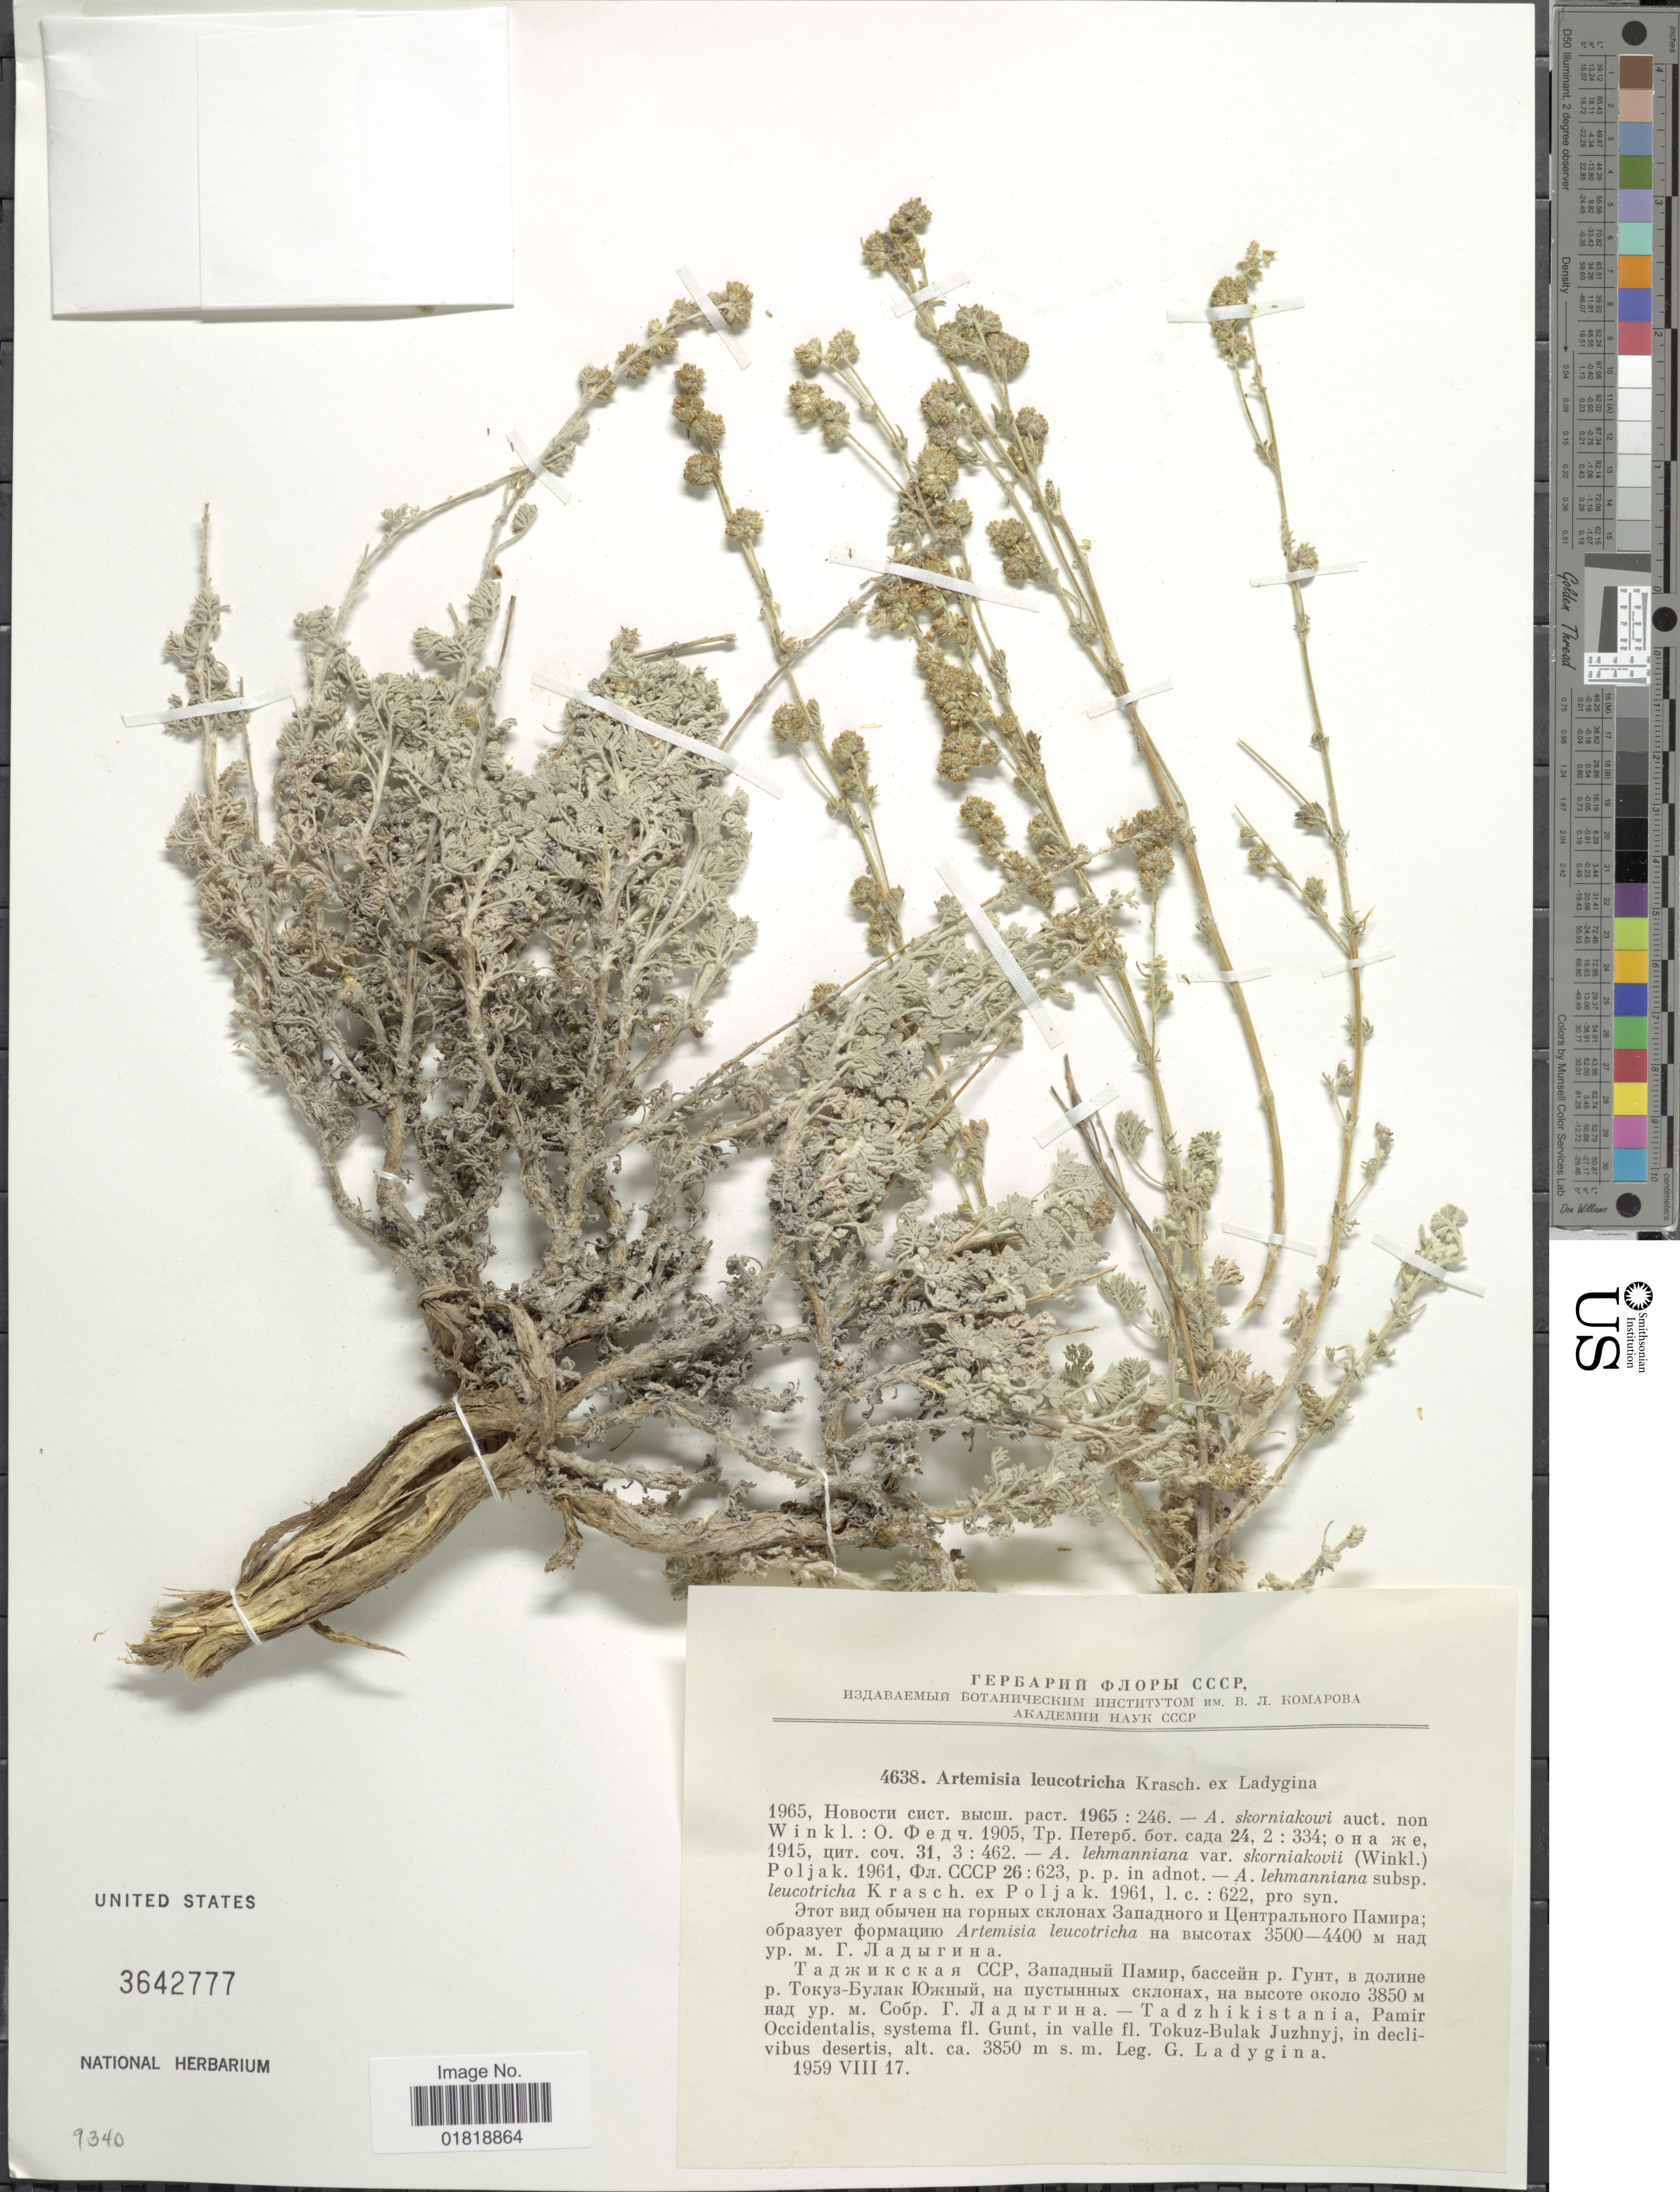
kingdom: Plantae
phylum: Tracheophyta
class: Magnoliopsida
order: Asterales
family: Asteraceae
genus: Artemisia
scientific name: Artemisia leucotricha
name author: Krasch. ex Ladygina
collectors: G. M. Ladygina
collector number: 438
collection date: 1959-08-17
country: Tajikistan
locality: Tadzhikistania, Pamir Occidentalis, systema fl. Gunt, in valle fl. Tokuz-Bulak Juzhnyj, in declivibus desertis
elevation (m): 3850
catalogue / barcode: US 3642777